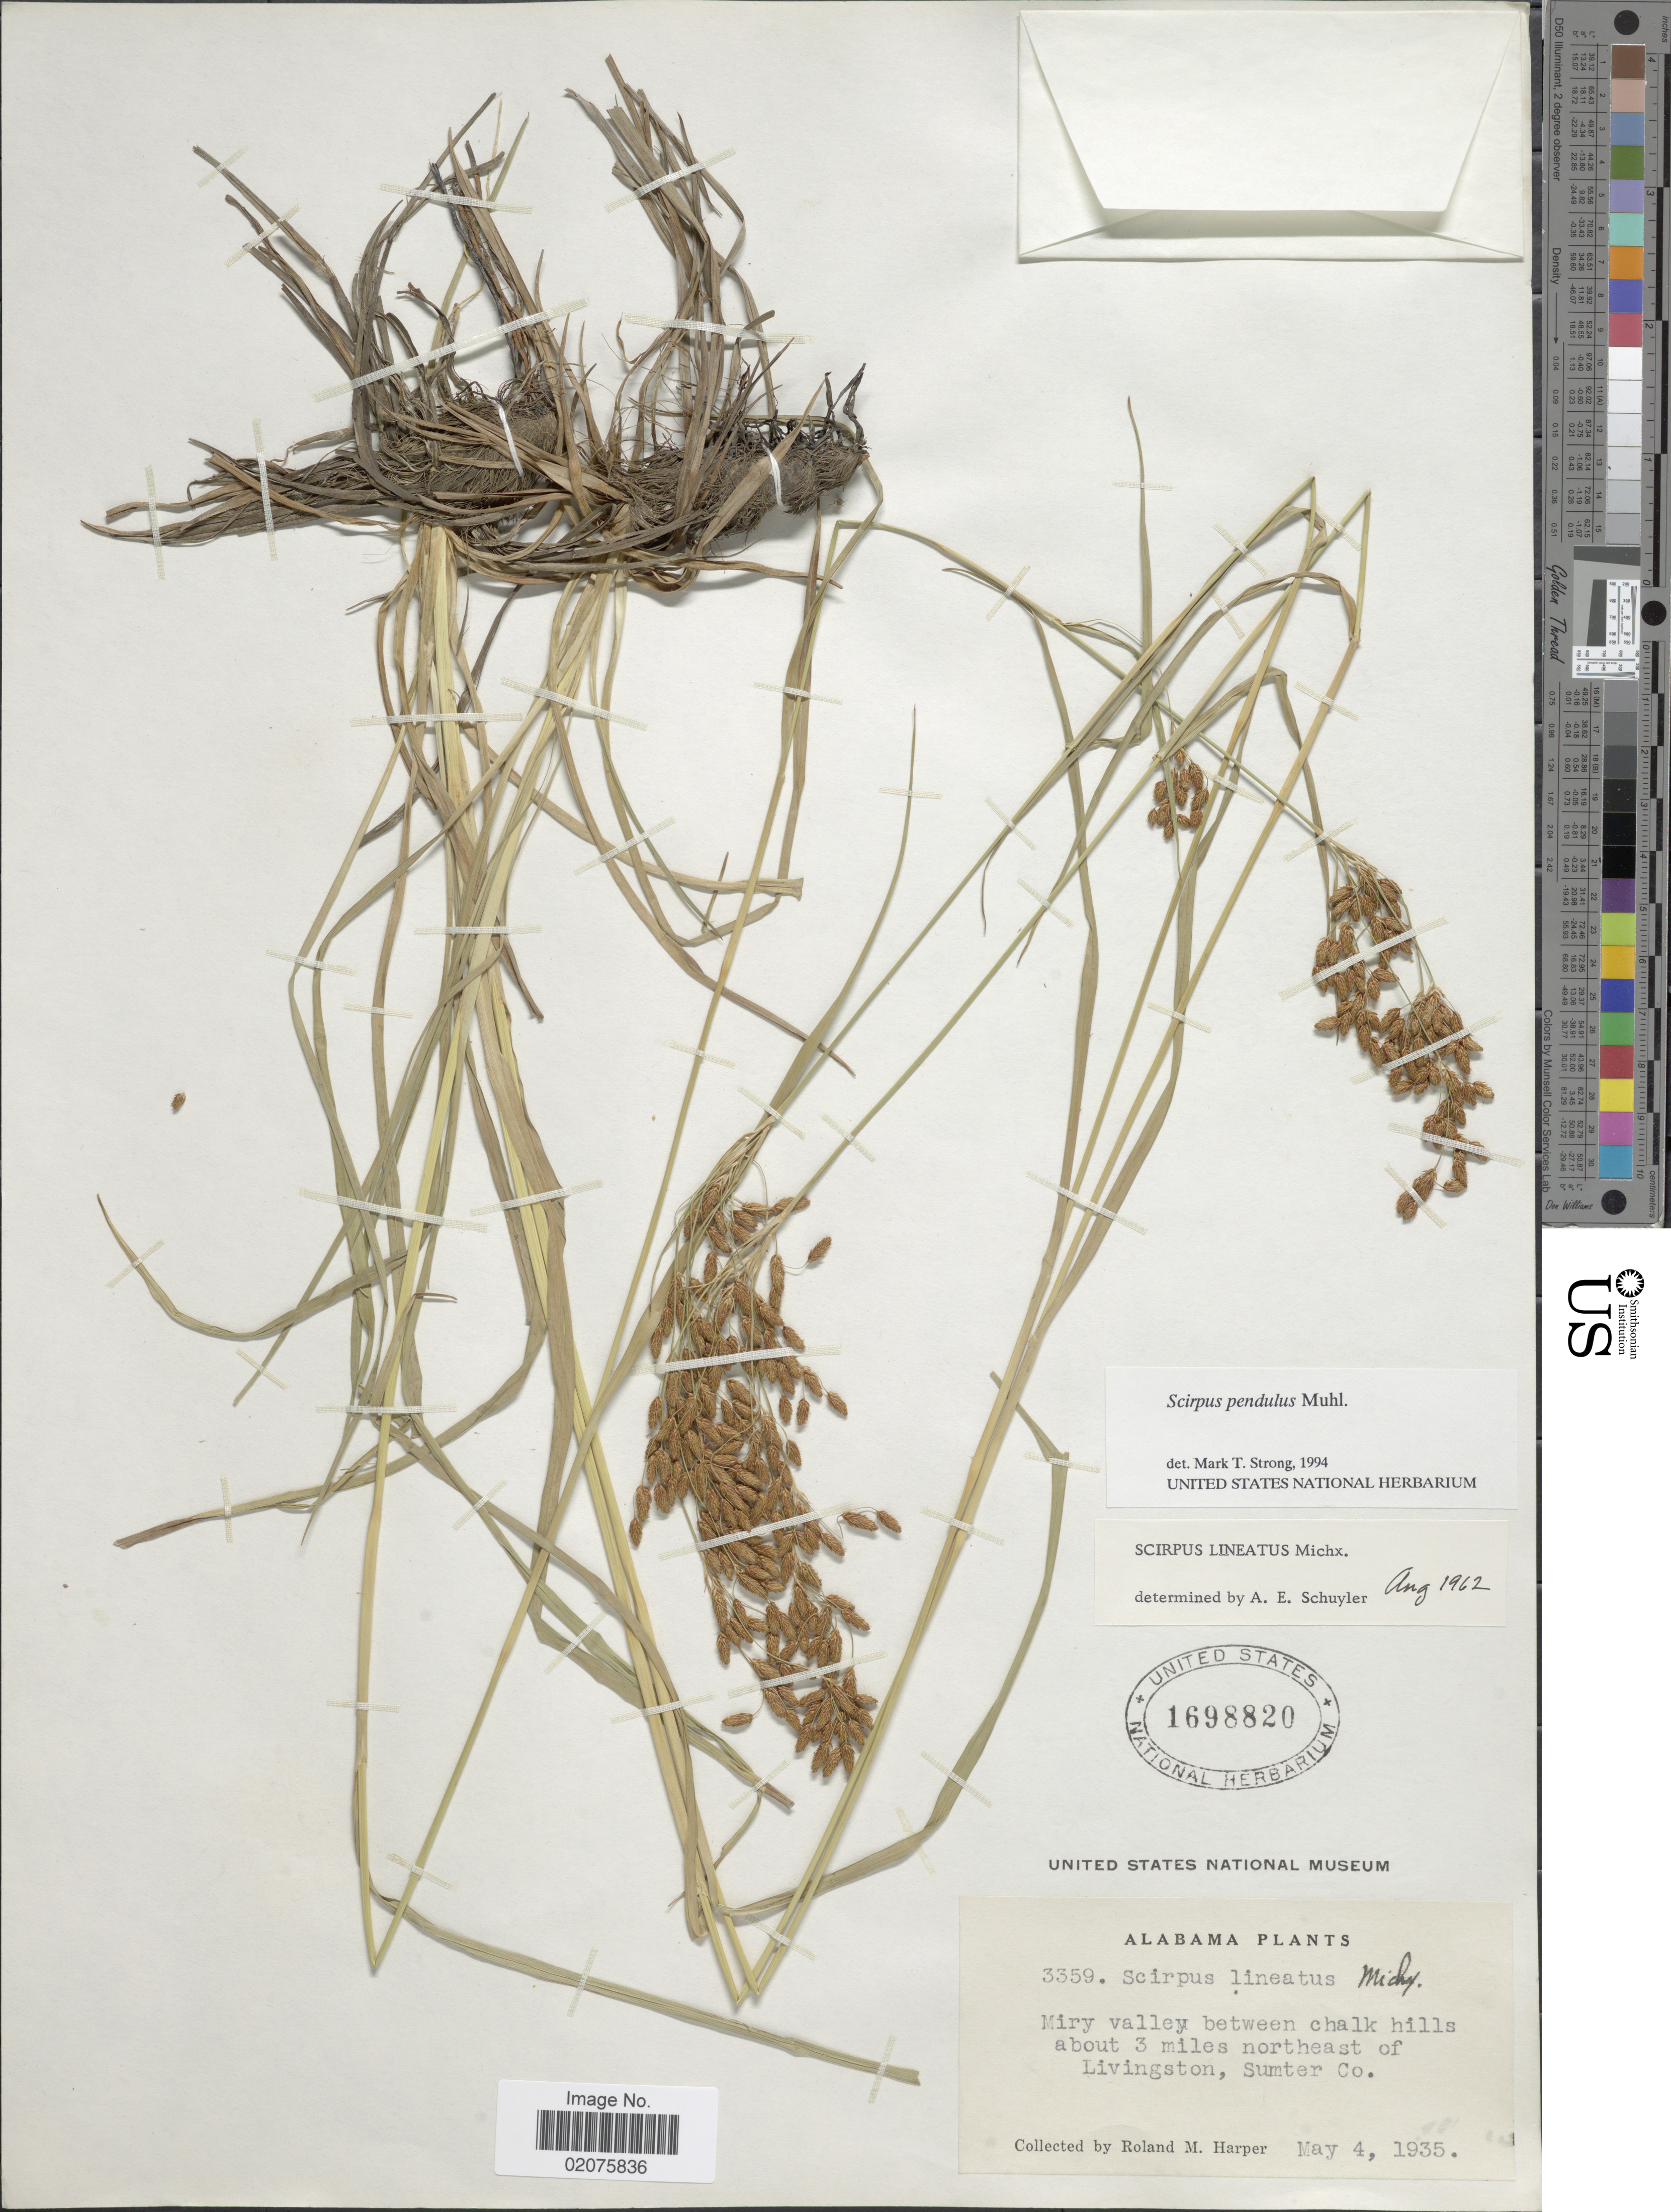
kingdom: Plantae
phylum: Tracheophyta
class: Liliopsida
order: Poales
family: Cyperaceae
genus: Scirpus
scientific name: Scirpus pendulus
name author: Muhl.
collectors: R. M. Harper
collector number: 3359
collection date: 1935-05-04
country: United States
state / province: Alabama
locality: Miry valley between chalk hills about 3 miles northeast of Livingston, Sumter Co.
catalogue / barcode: US 1698820